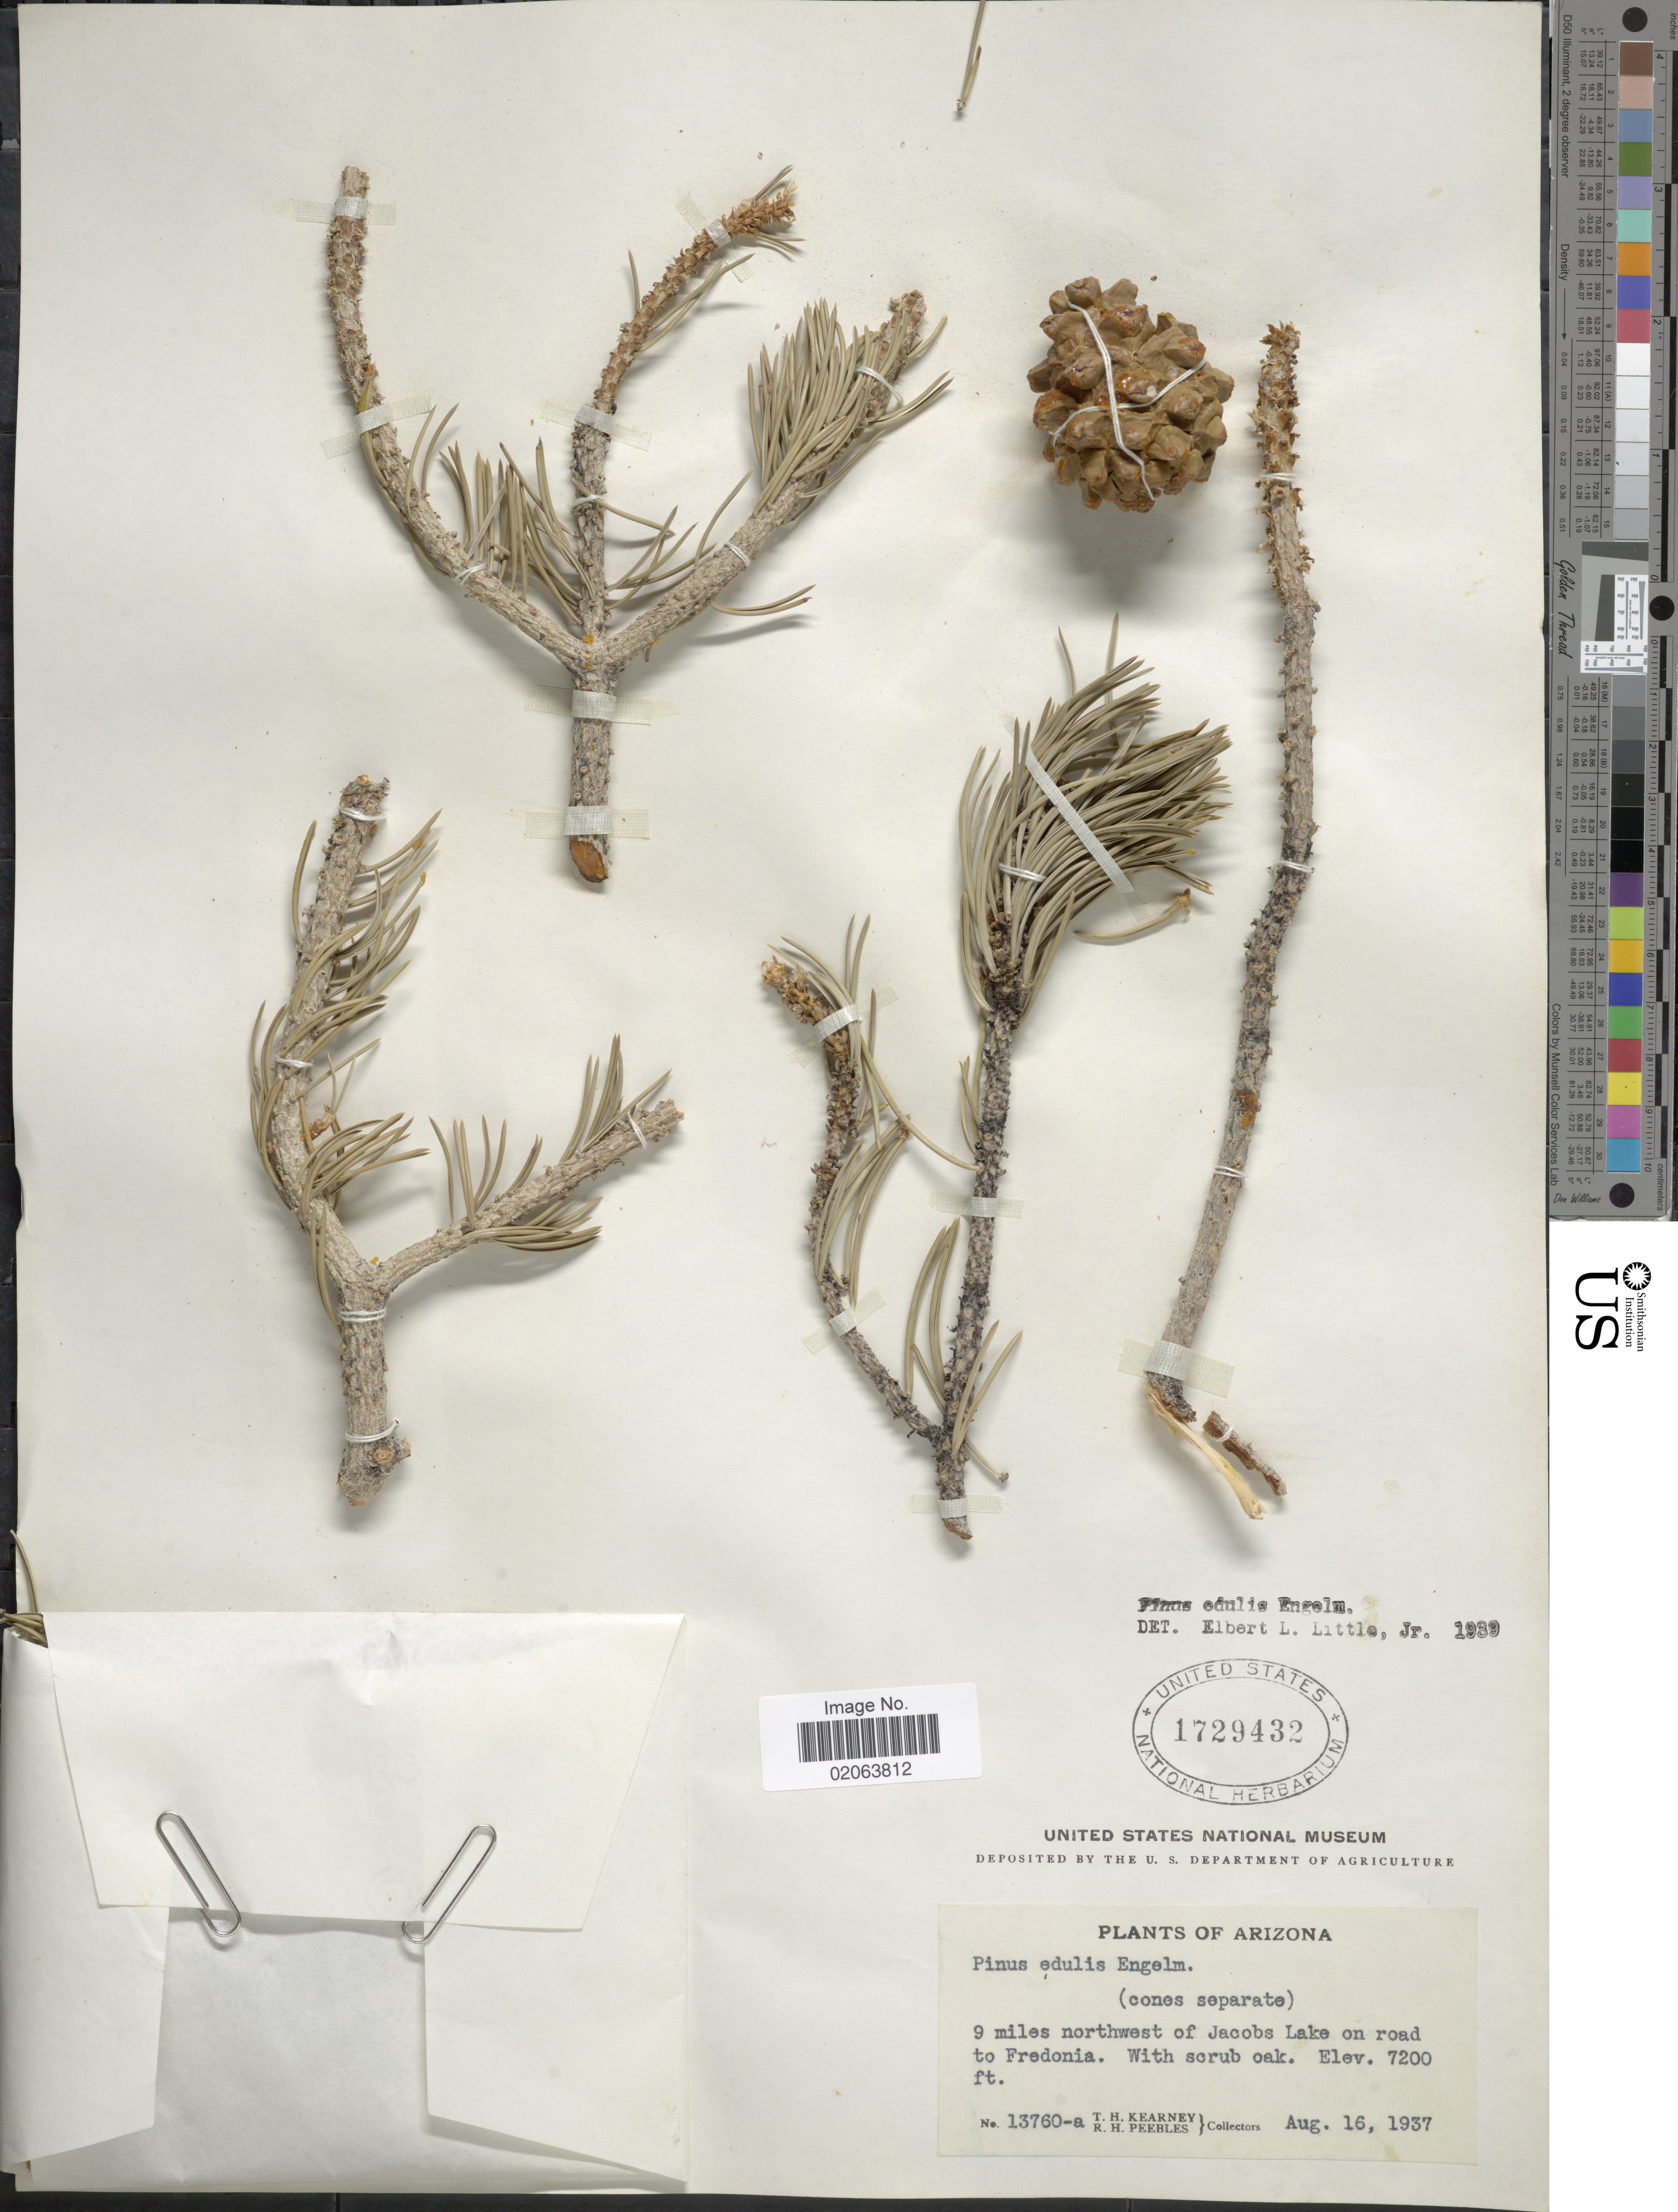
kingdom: Plantae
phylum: Tracheophyta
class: Pinopsida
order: Pinales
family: Pinaceae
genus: Pinus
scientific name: Pinus edulis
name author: Engelm.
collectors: T. H. Kearney & R. H. Peebles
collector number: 13760-a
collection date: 1937-08-16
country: United States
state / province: Arizona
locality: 9 miles northwest of Jacobs Lake on road to Fredonia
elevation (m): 2195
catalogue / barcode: US 1729432